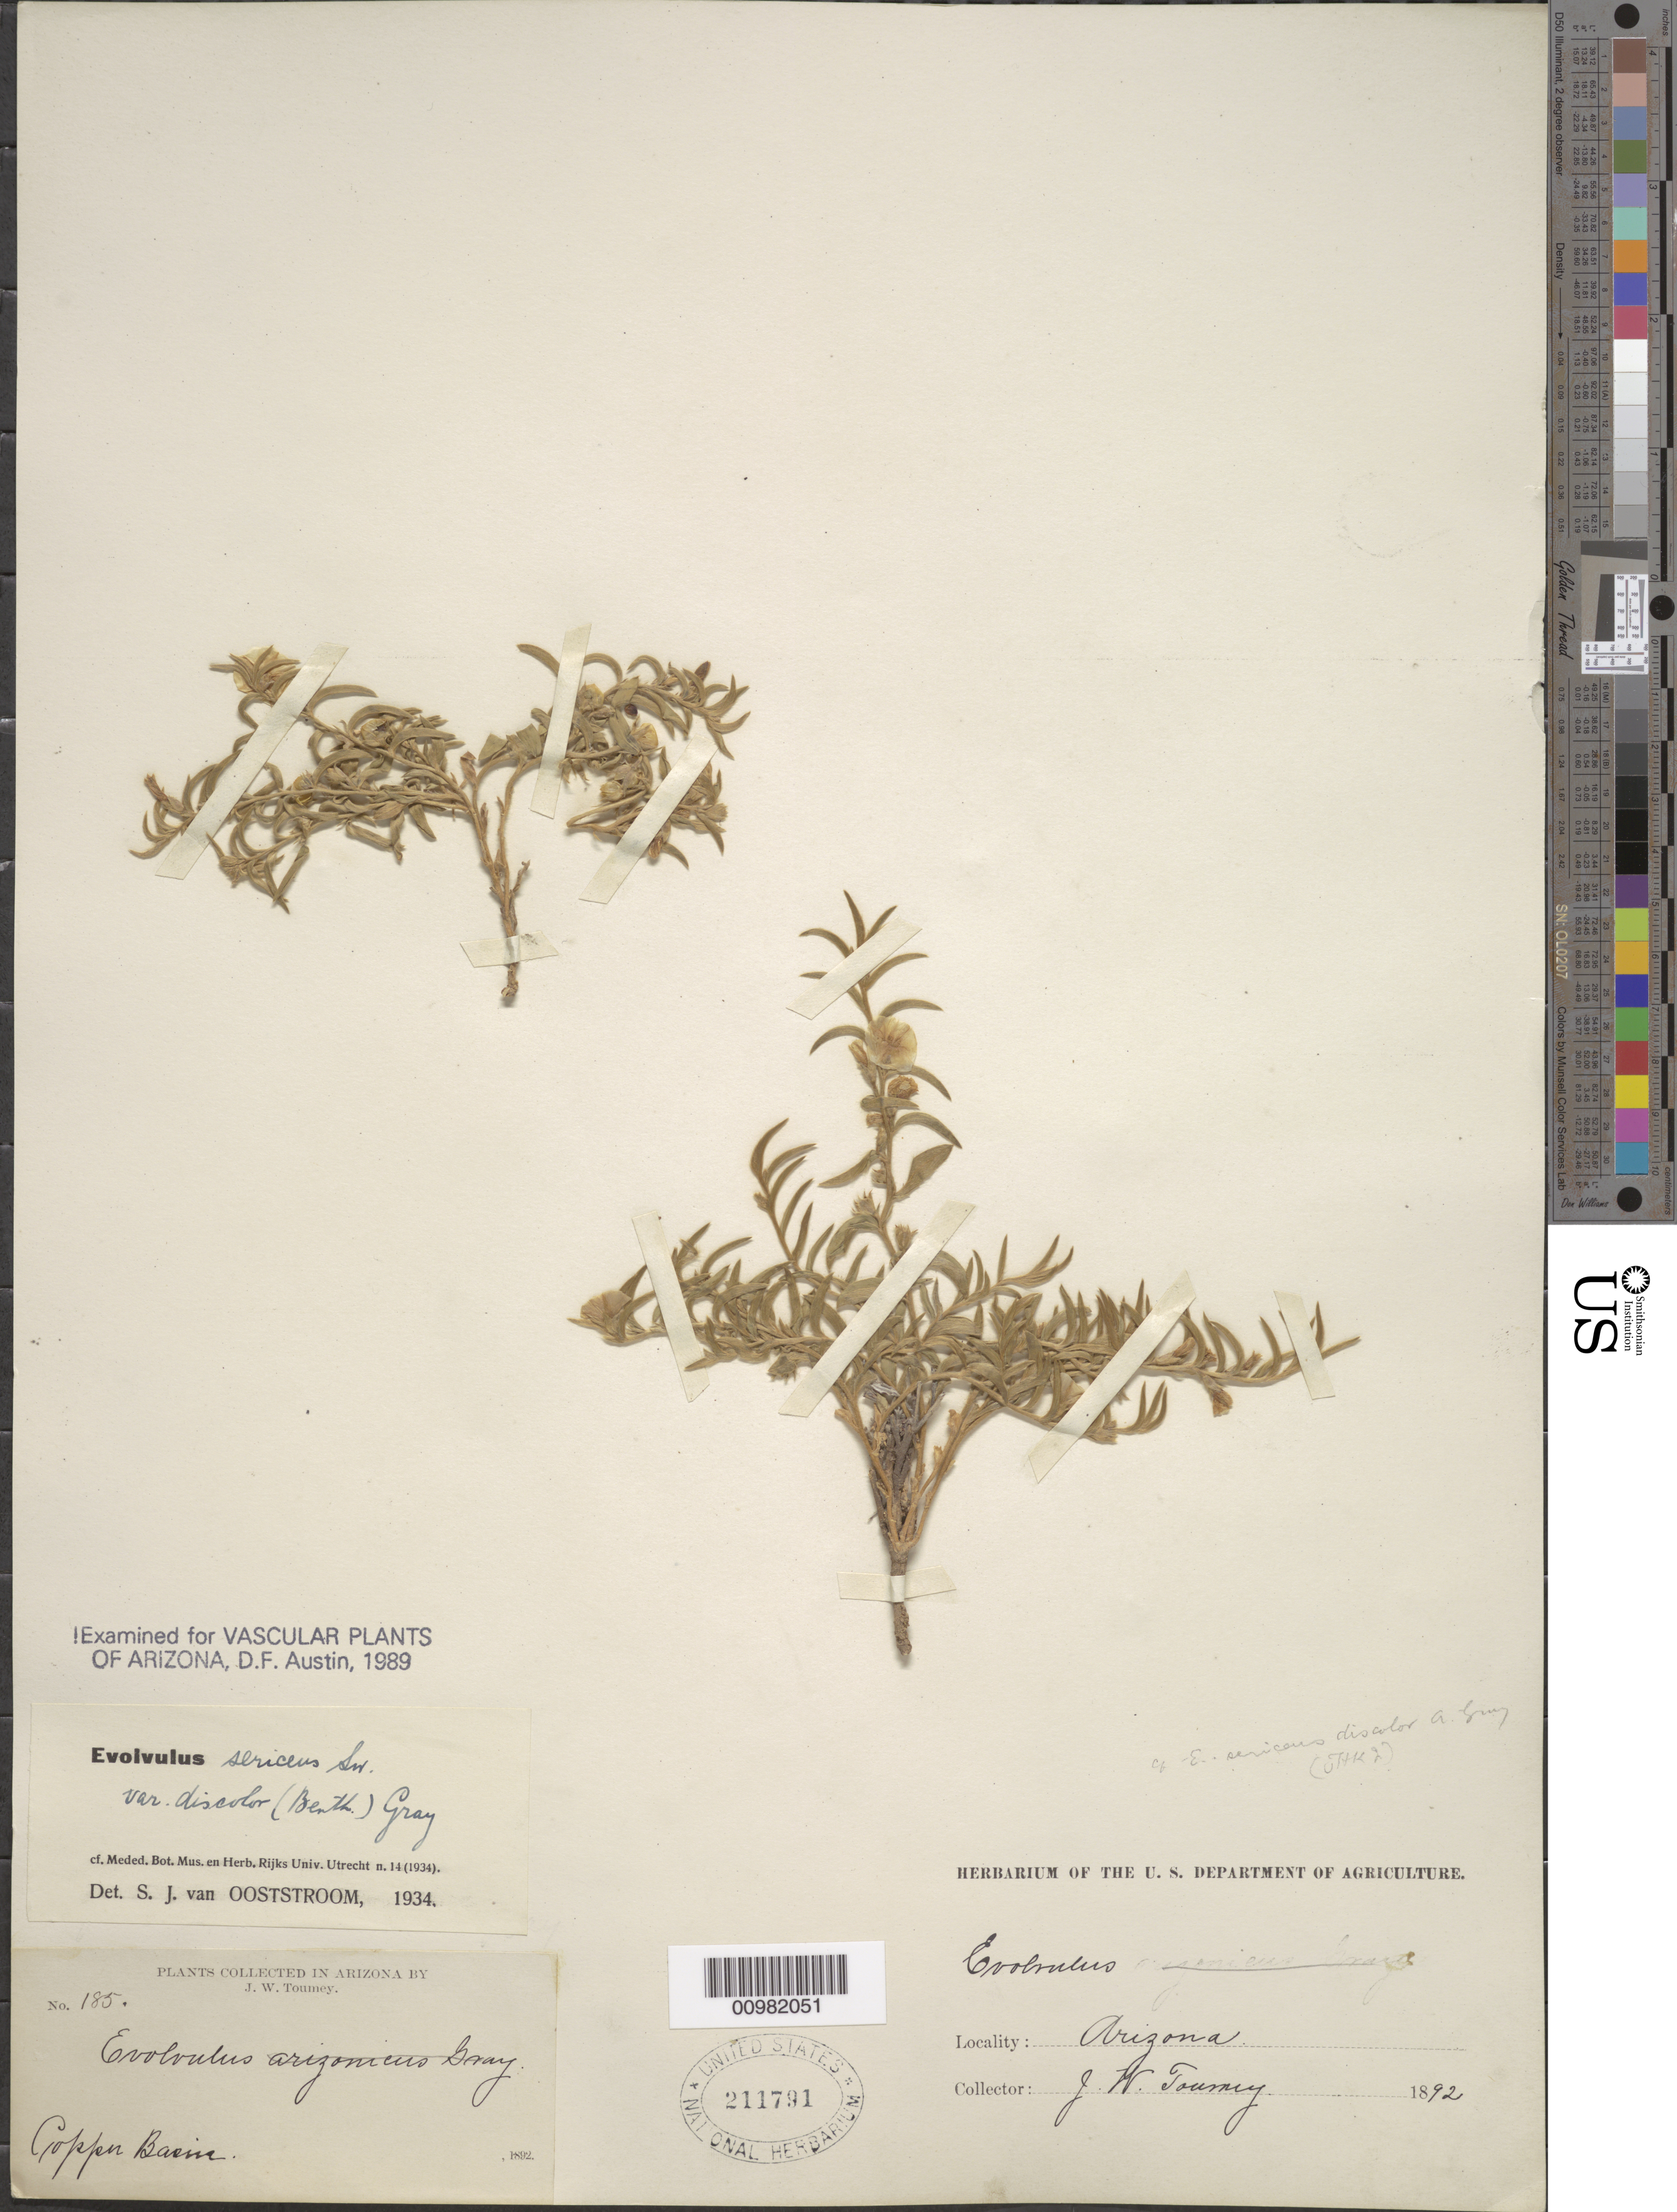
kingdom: Plantae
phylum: Tracheophyta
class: Magnoliopsida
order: Solanales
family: Convolvulaceae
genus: Evolvulus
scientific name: Evolvulus sericeus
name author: Sw.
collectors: J. W. Toumey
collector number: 185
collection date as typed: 1892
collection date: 1892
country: United States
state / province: Arizona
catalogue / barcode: US 211791